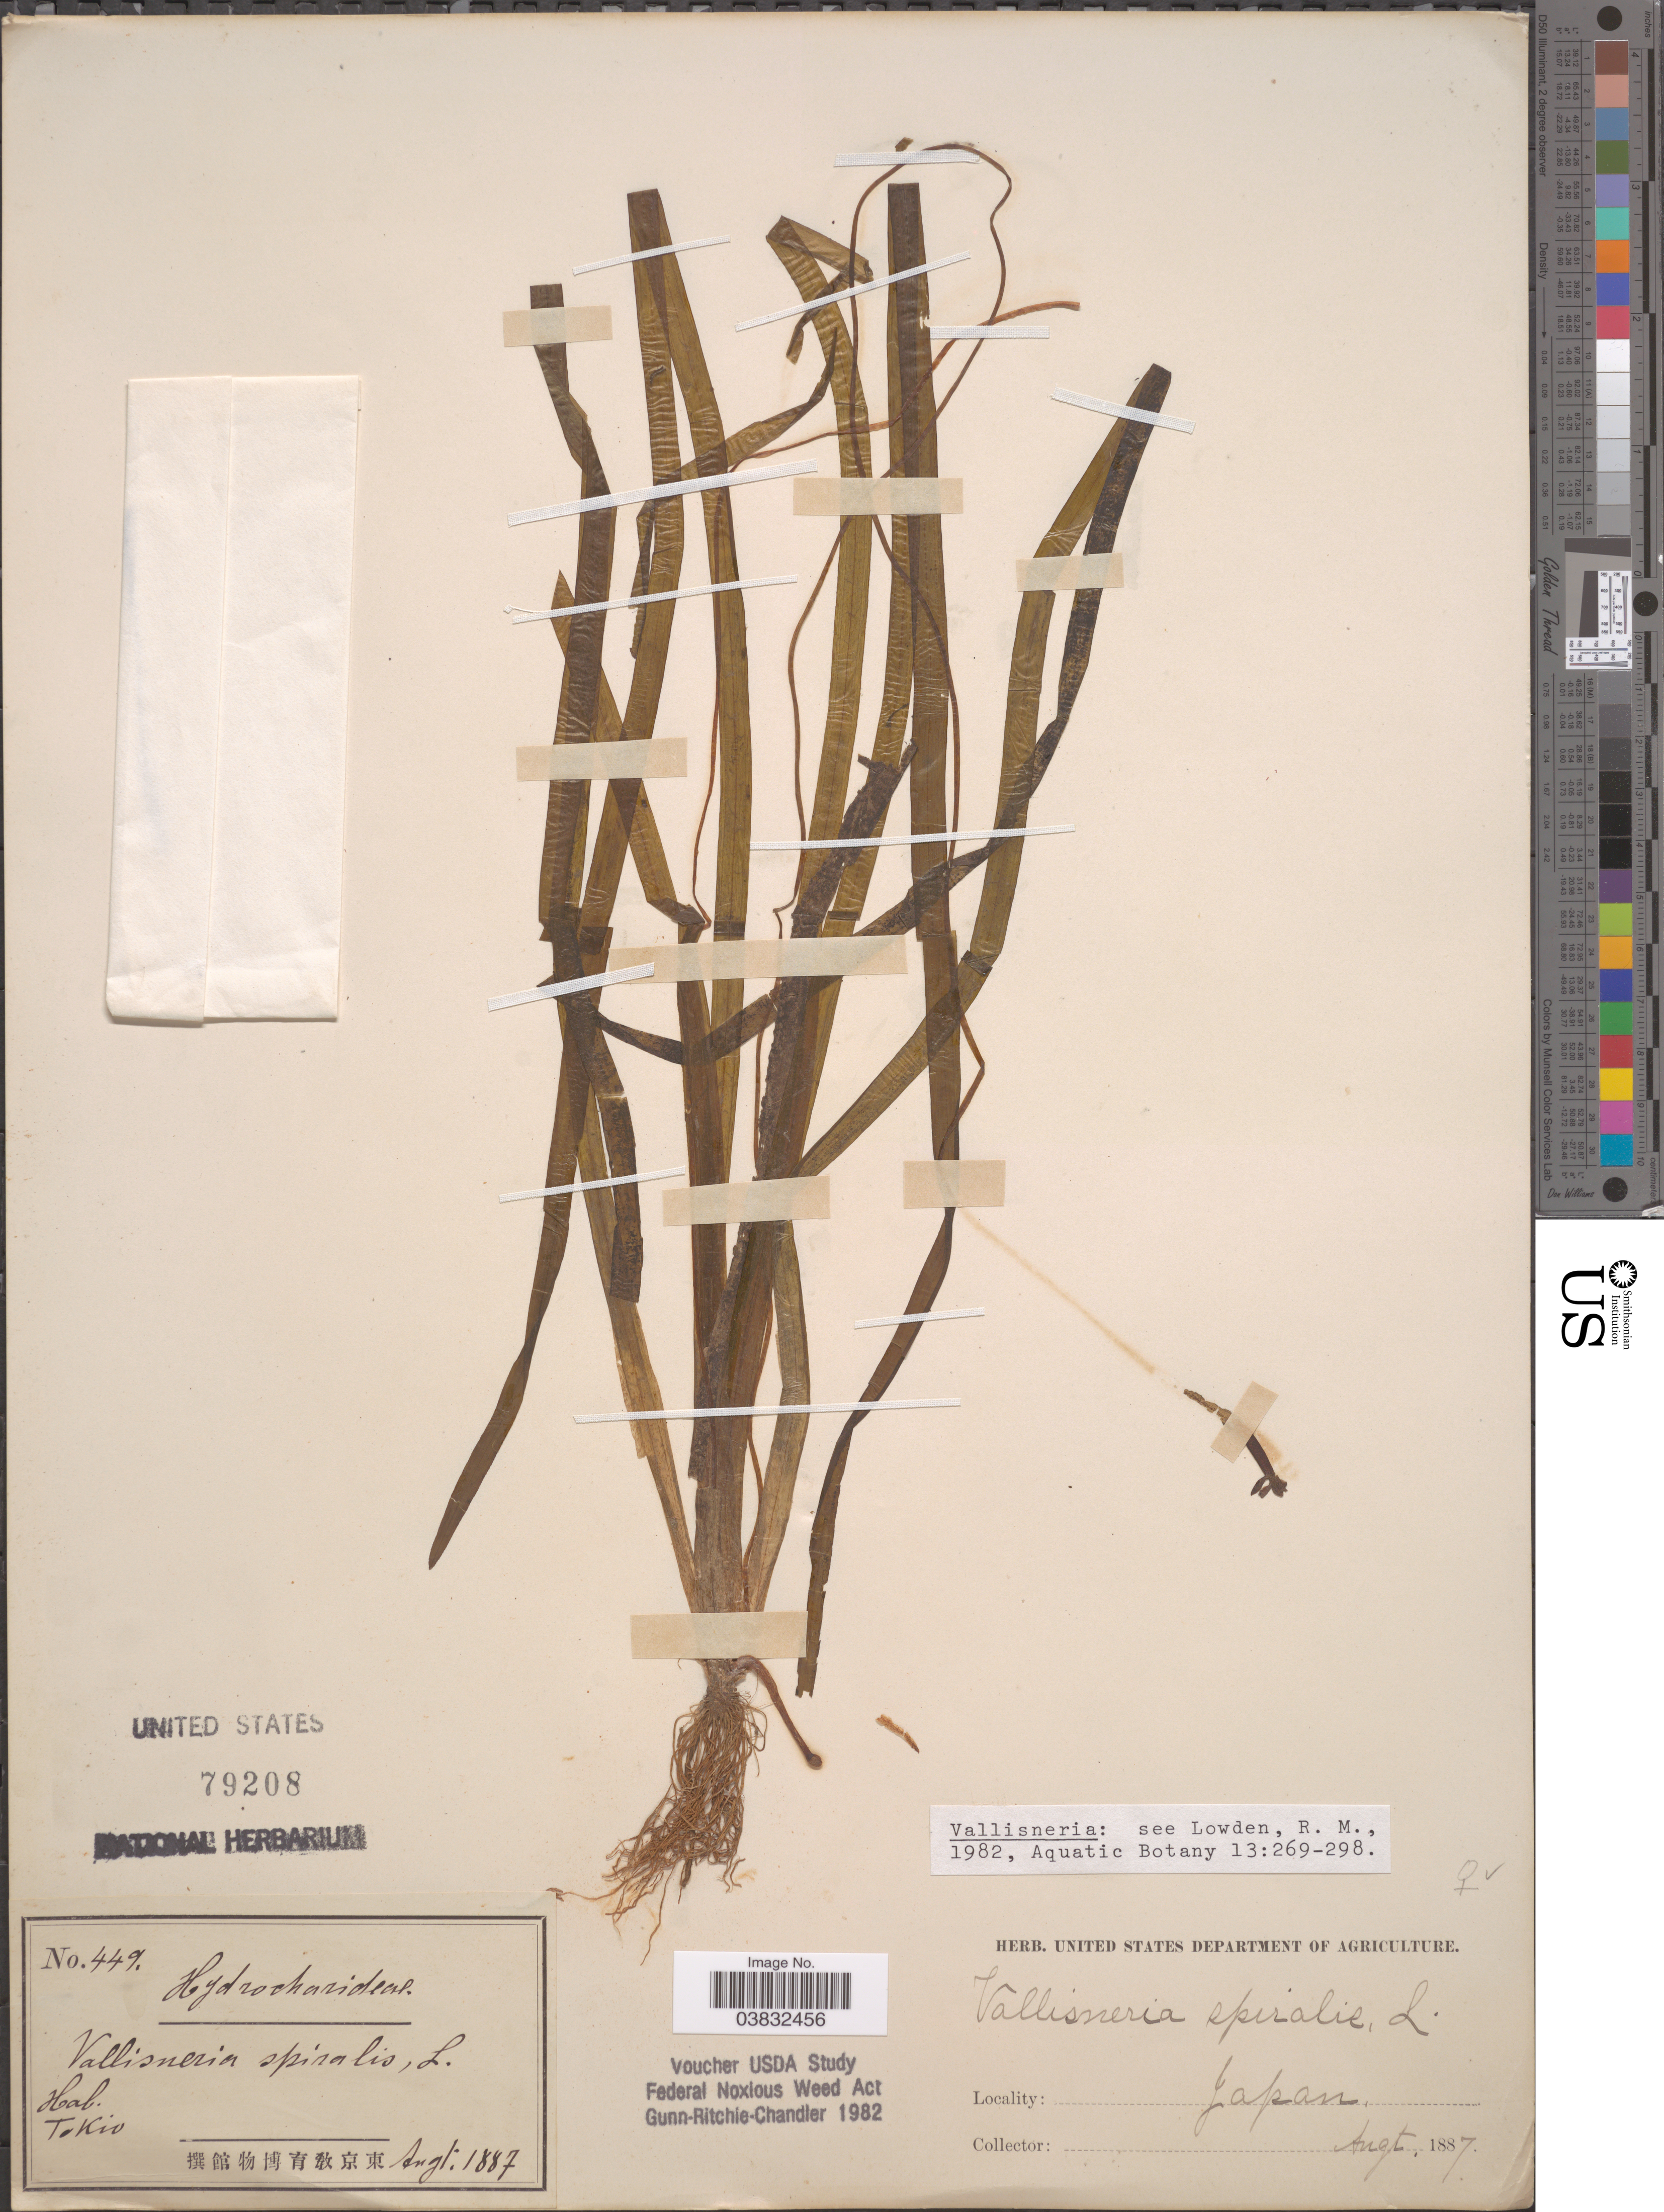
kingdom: Plantae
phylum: Tracheophyta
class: Liliopsida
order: Alismatales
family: Hydrocharitaceae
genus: Vallisneria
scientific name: Vallisneria sp.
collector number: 449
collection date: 1887-08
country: Japan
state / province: Tokyo, Federal City of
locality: Tokio.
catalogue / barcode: US 79208